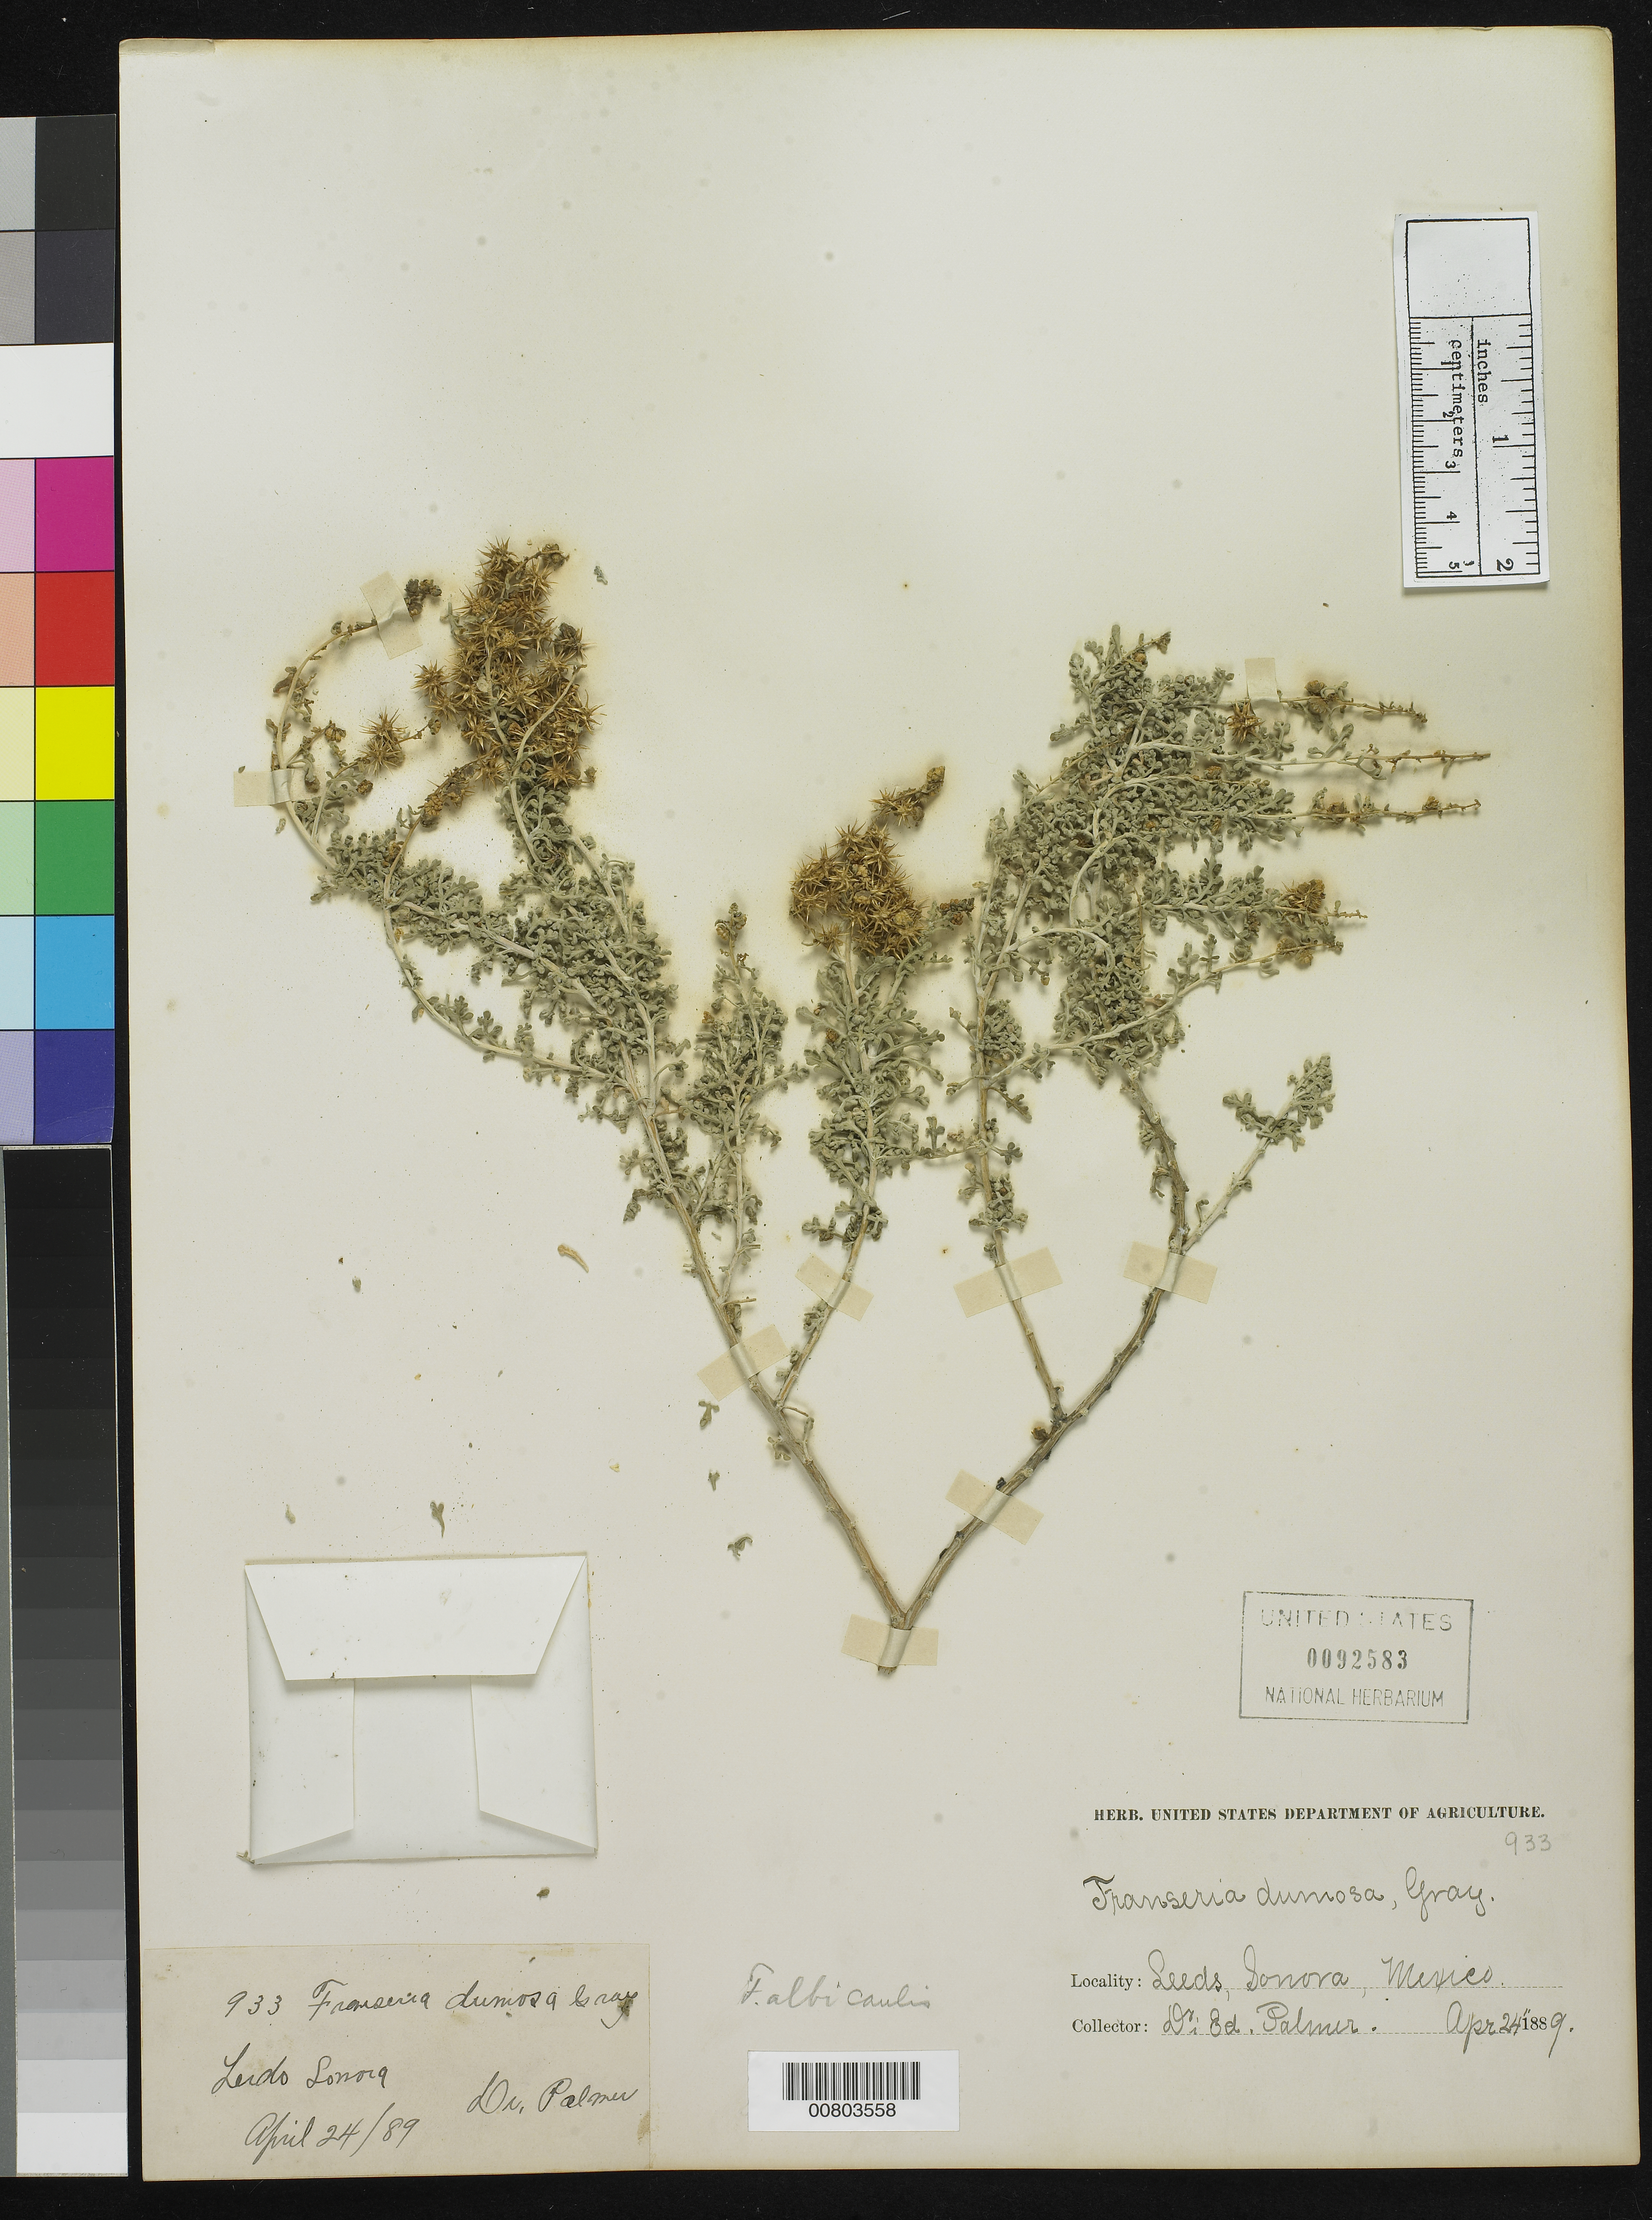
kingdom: Plantae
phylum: Tracheophyta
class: Magnoliopsida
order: Asterales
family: Asteraceae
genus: Franseria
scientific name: Franseria dumosa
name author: A. Gray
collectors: E. Palmer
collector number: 933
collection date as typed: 24 Apr 1889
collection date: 1889-04-24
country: Mexico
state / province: Sonora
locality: Lerdo, Sonora.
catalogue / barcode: US 92583